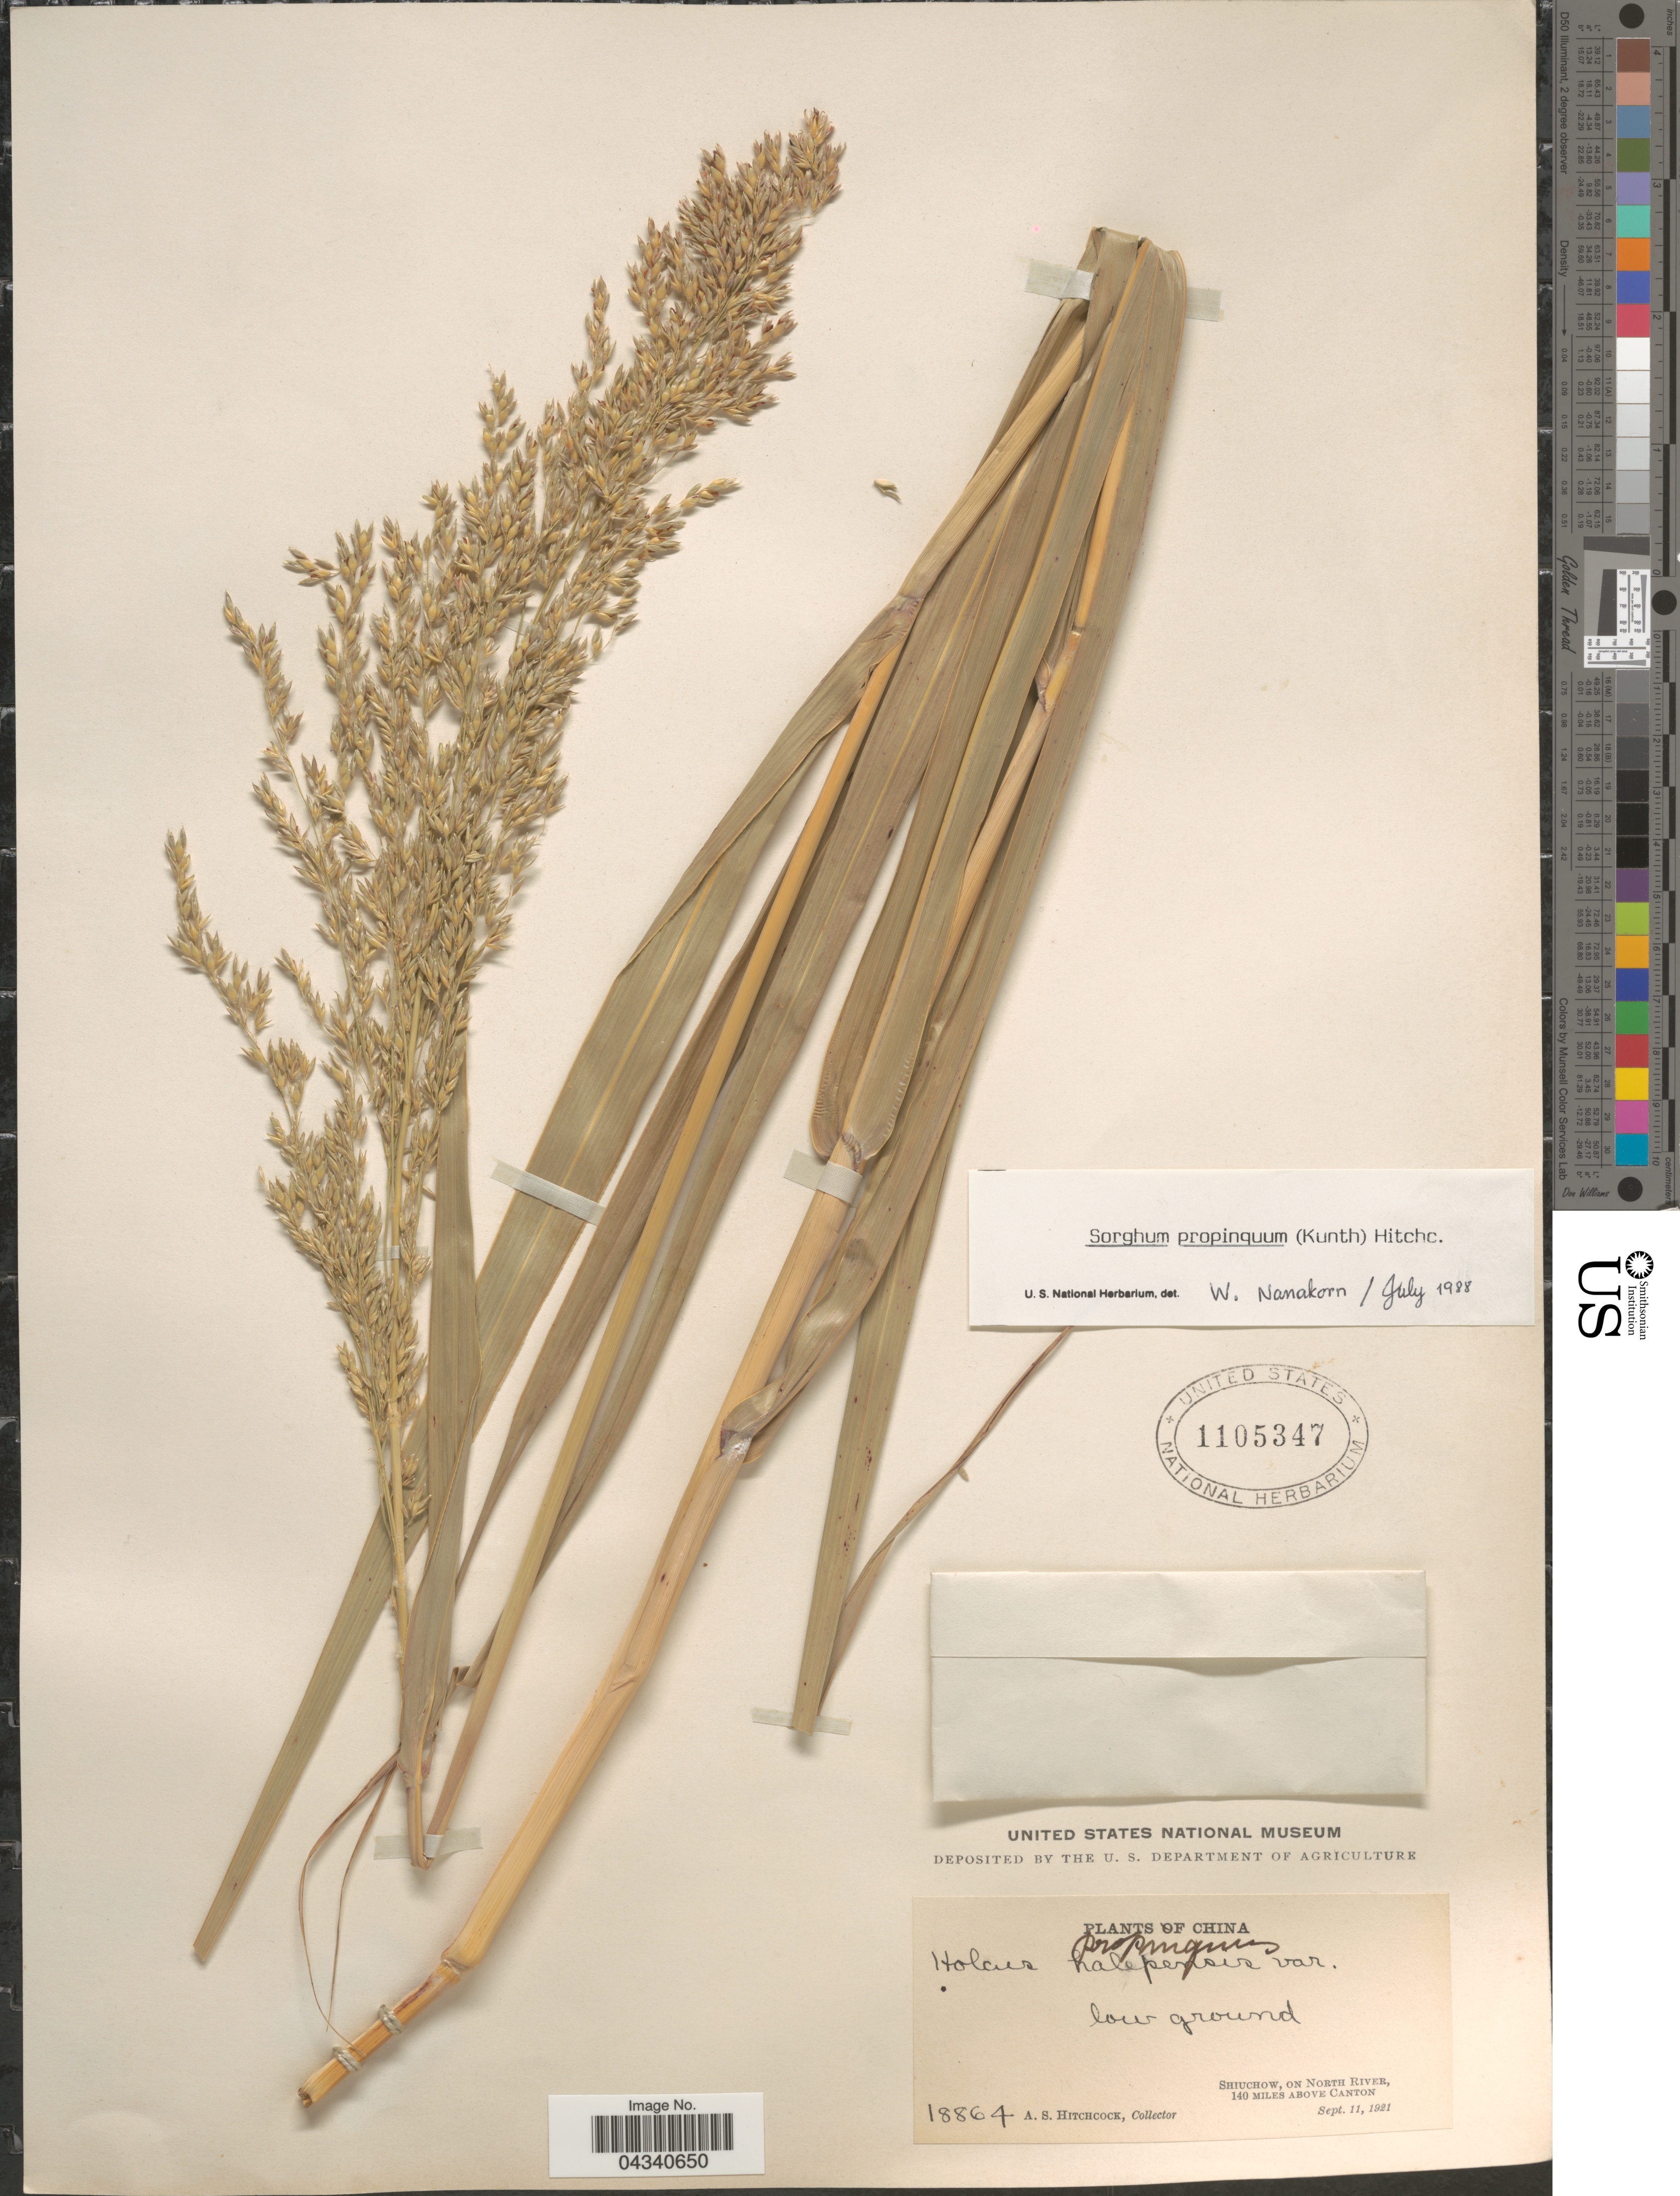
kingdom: Plantae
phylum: Tracheophyta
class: Liliopsida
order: Poales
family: Poaceae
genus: Sorghum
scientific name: Sorghum propinquum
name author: (Kunth) Hitchc.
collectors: A. S. Hitchcock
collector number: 18864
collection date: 1921-09-11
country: China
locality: Shiuchow, on North River, 140 miles above Canton.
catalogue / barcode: US 1105347